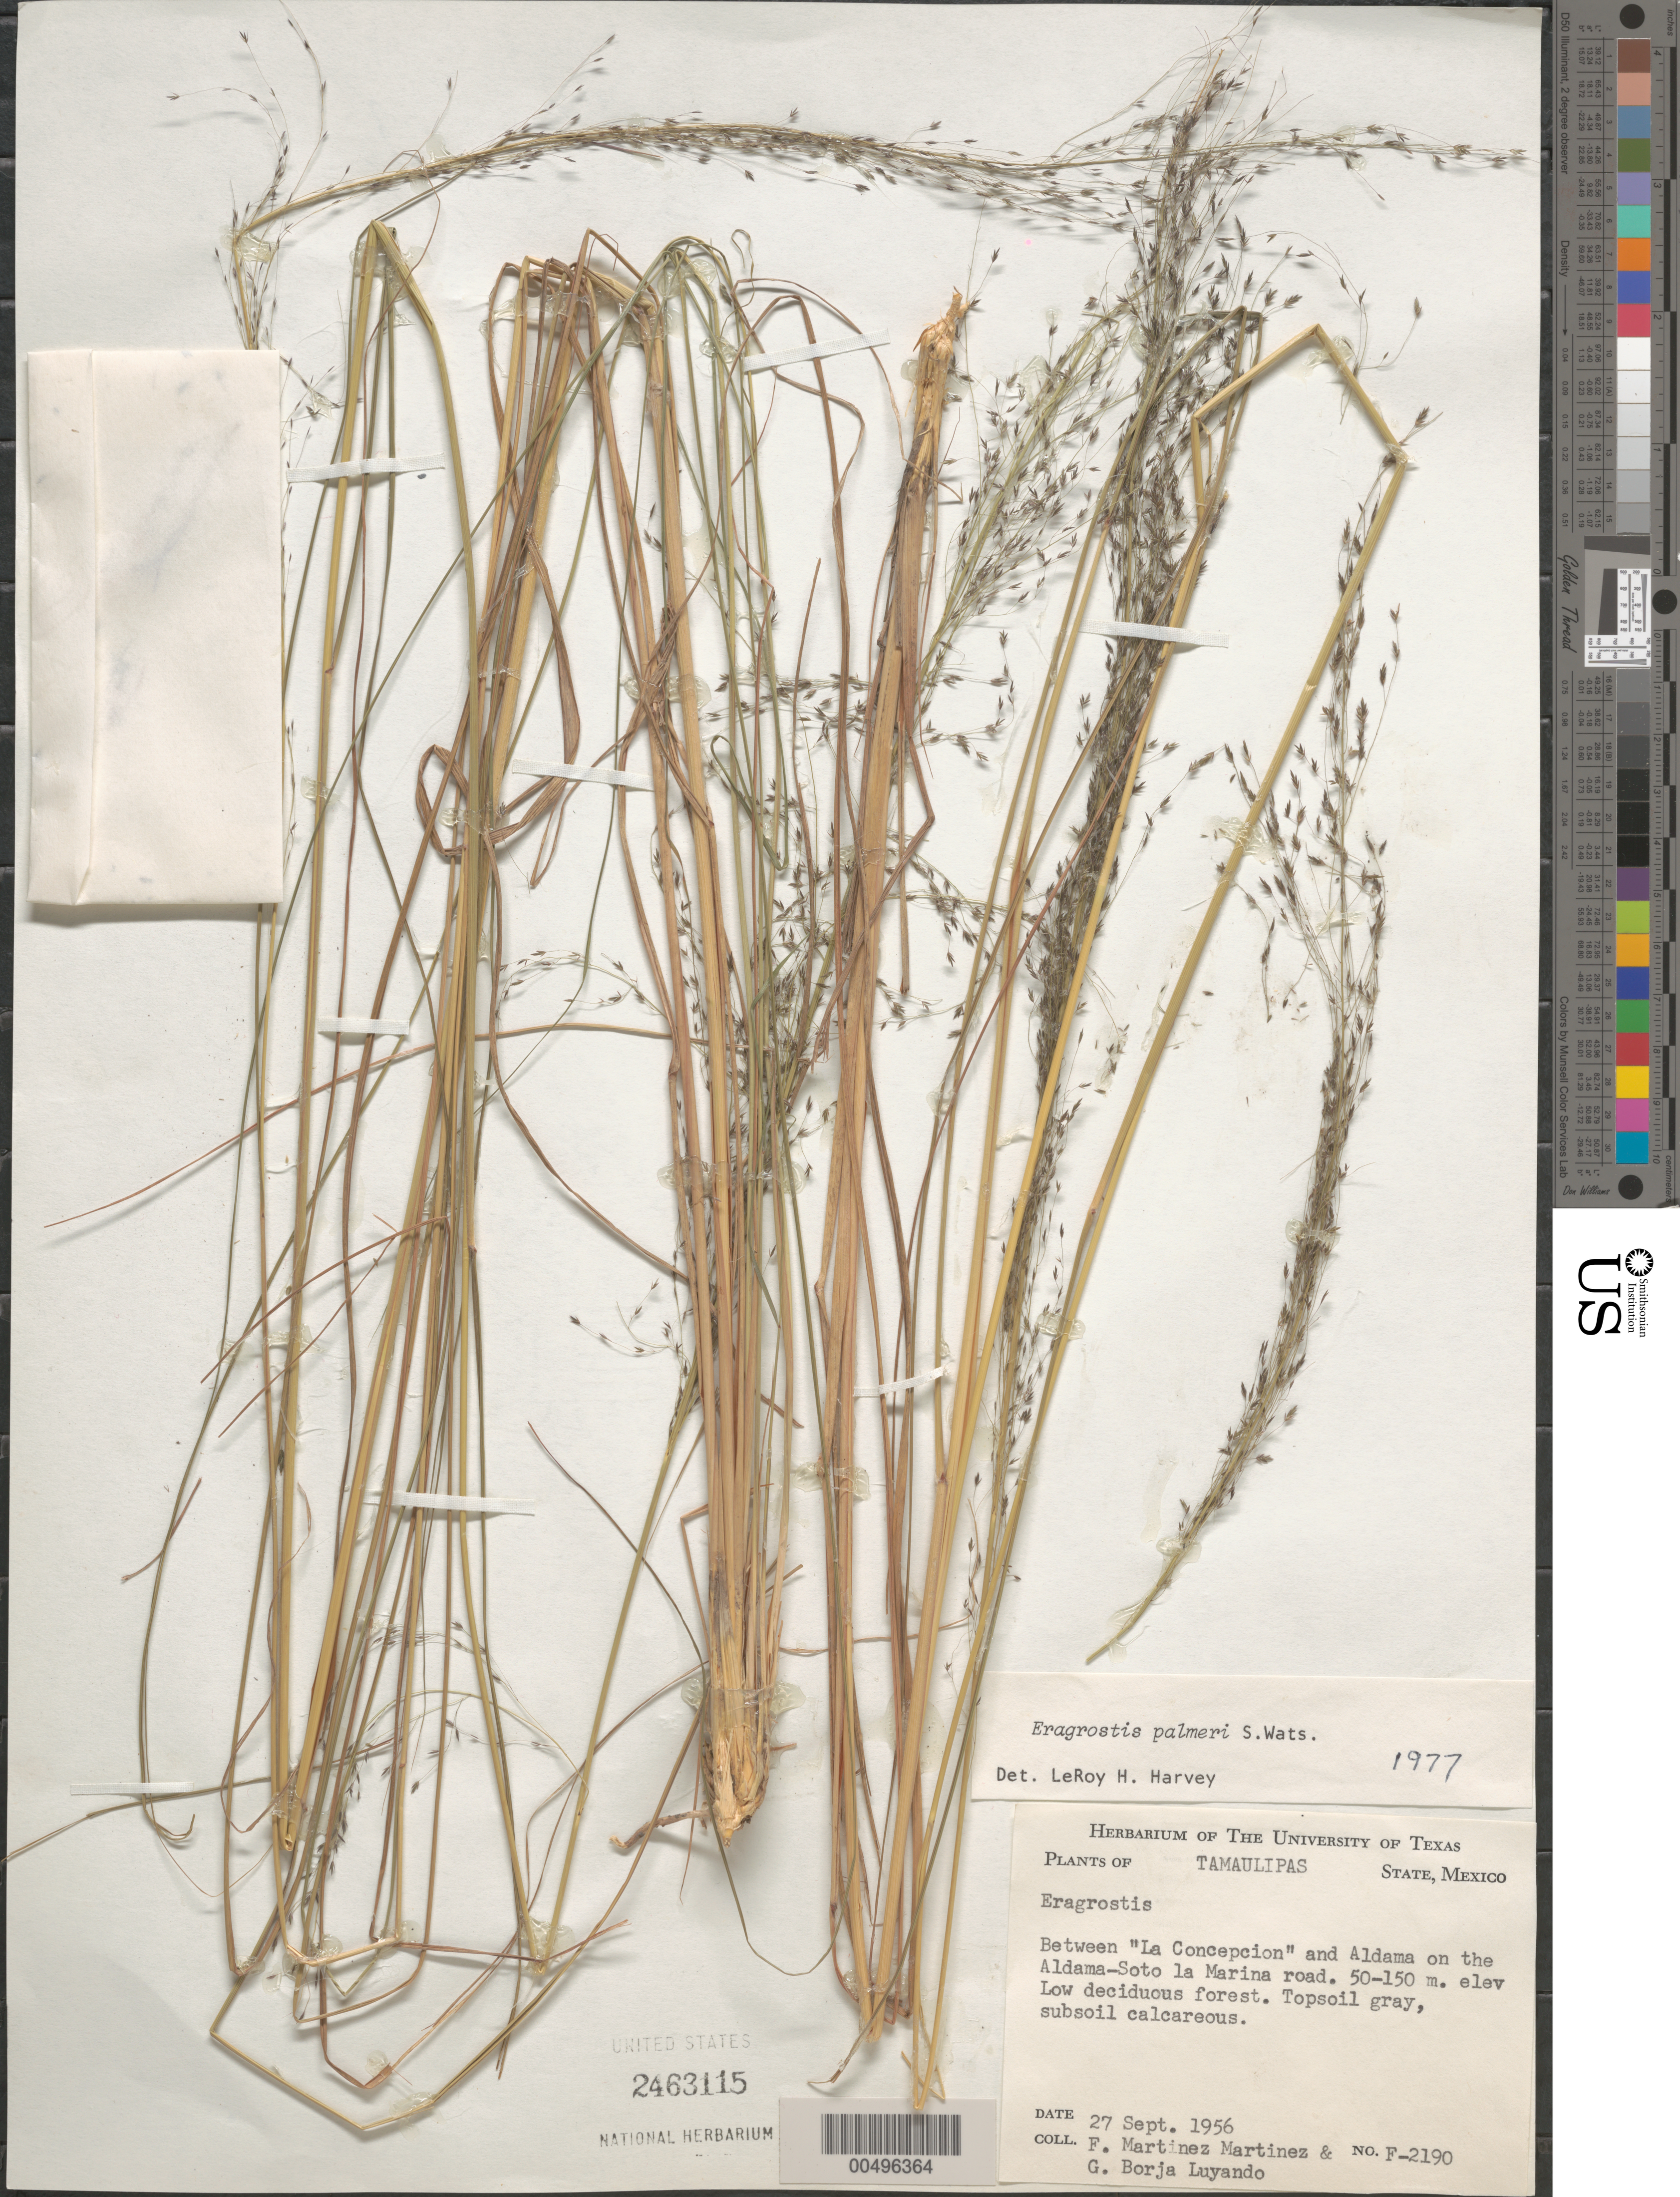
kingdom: Plantae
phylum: Tracheophyta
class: Liliopsida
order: Poales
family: Poaceae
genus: Eragrostis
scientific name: Eragrostis palmeri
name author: S. Watson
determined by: Harvey, L. H.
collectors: F. Martinez-M. & G. Borja-Luyando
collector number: F-2190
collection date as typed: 27 Sep 1956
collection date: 1956-09-27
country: Mexico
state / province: Tamaulipas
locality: Between La Concepcion and Aldama on the Aldama-Soto la Marina Rd.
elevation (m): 50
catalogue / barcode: US 2463115